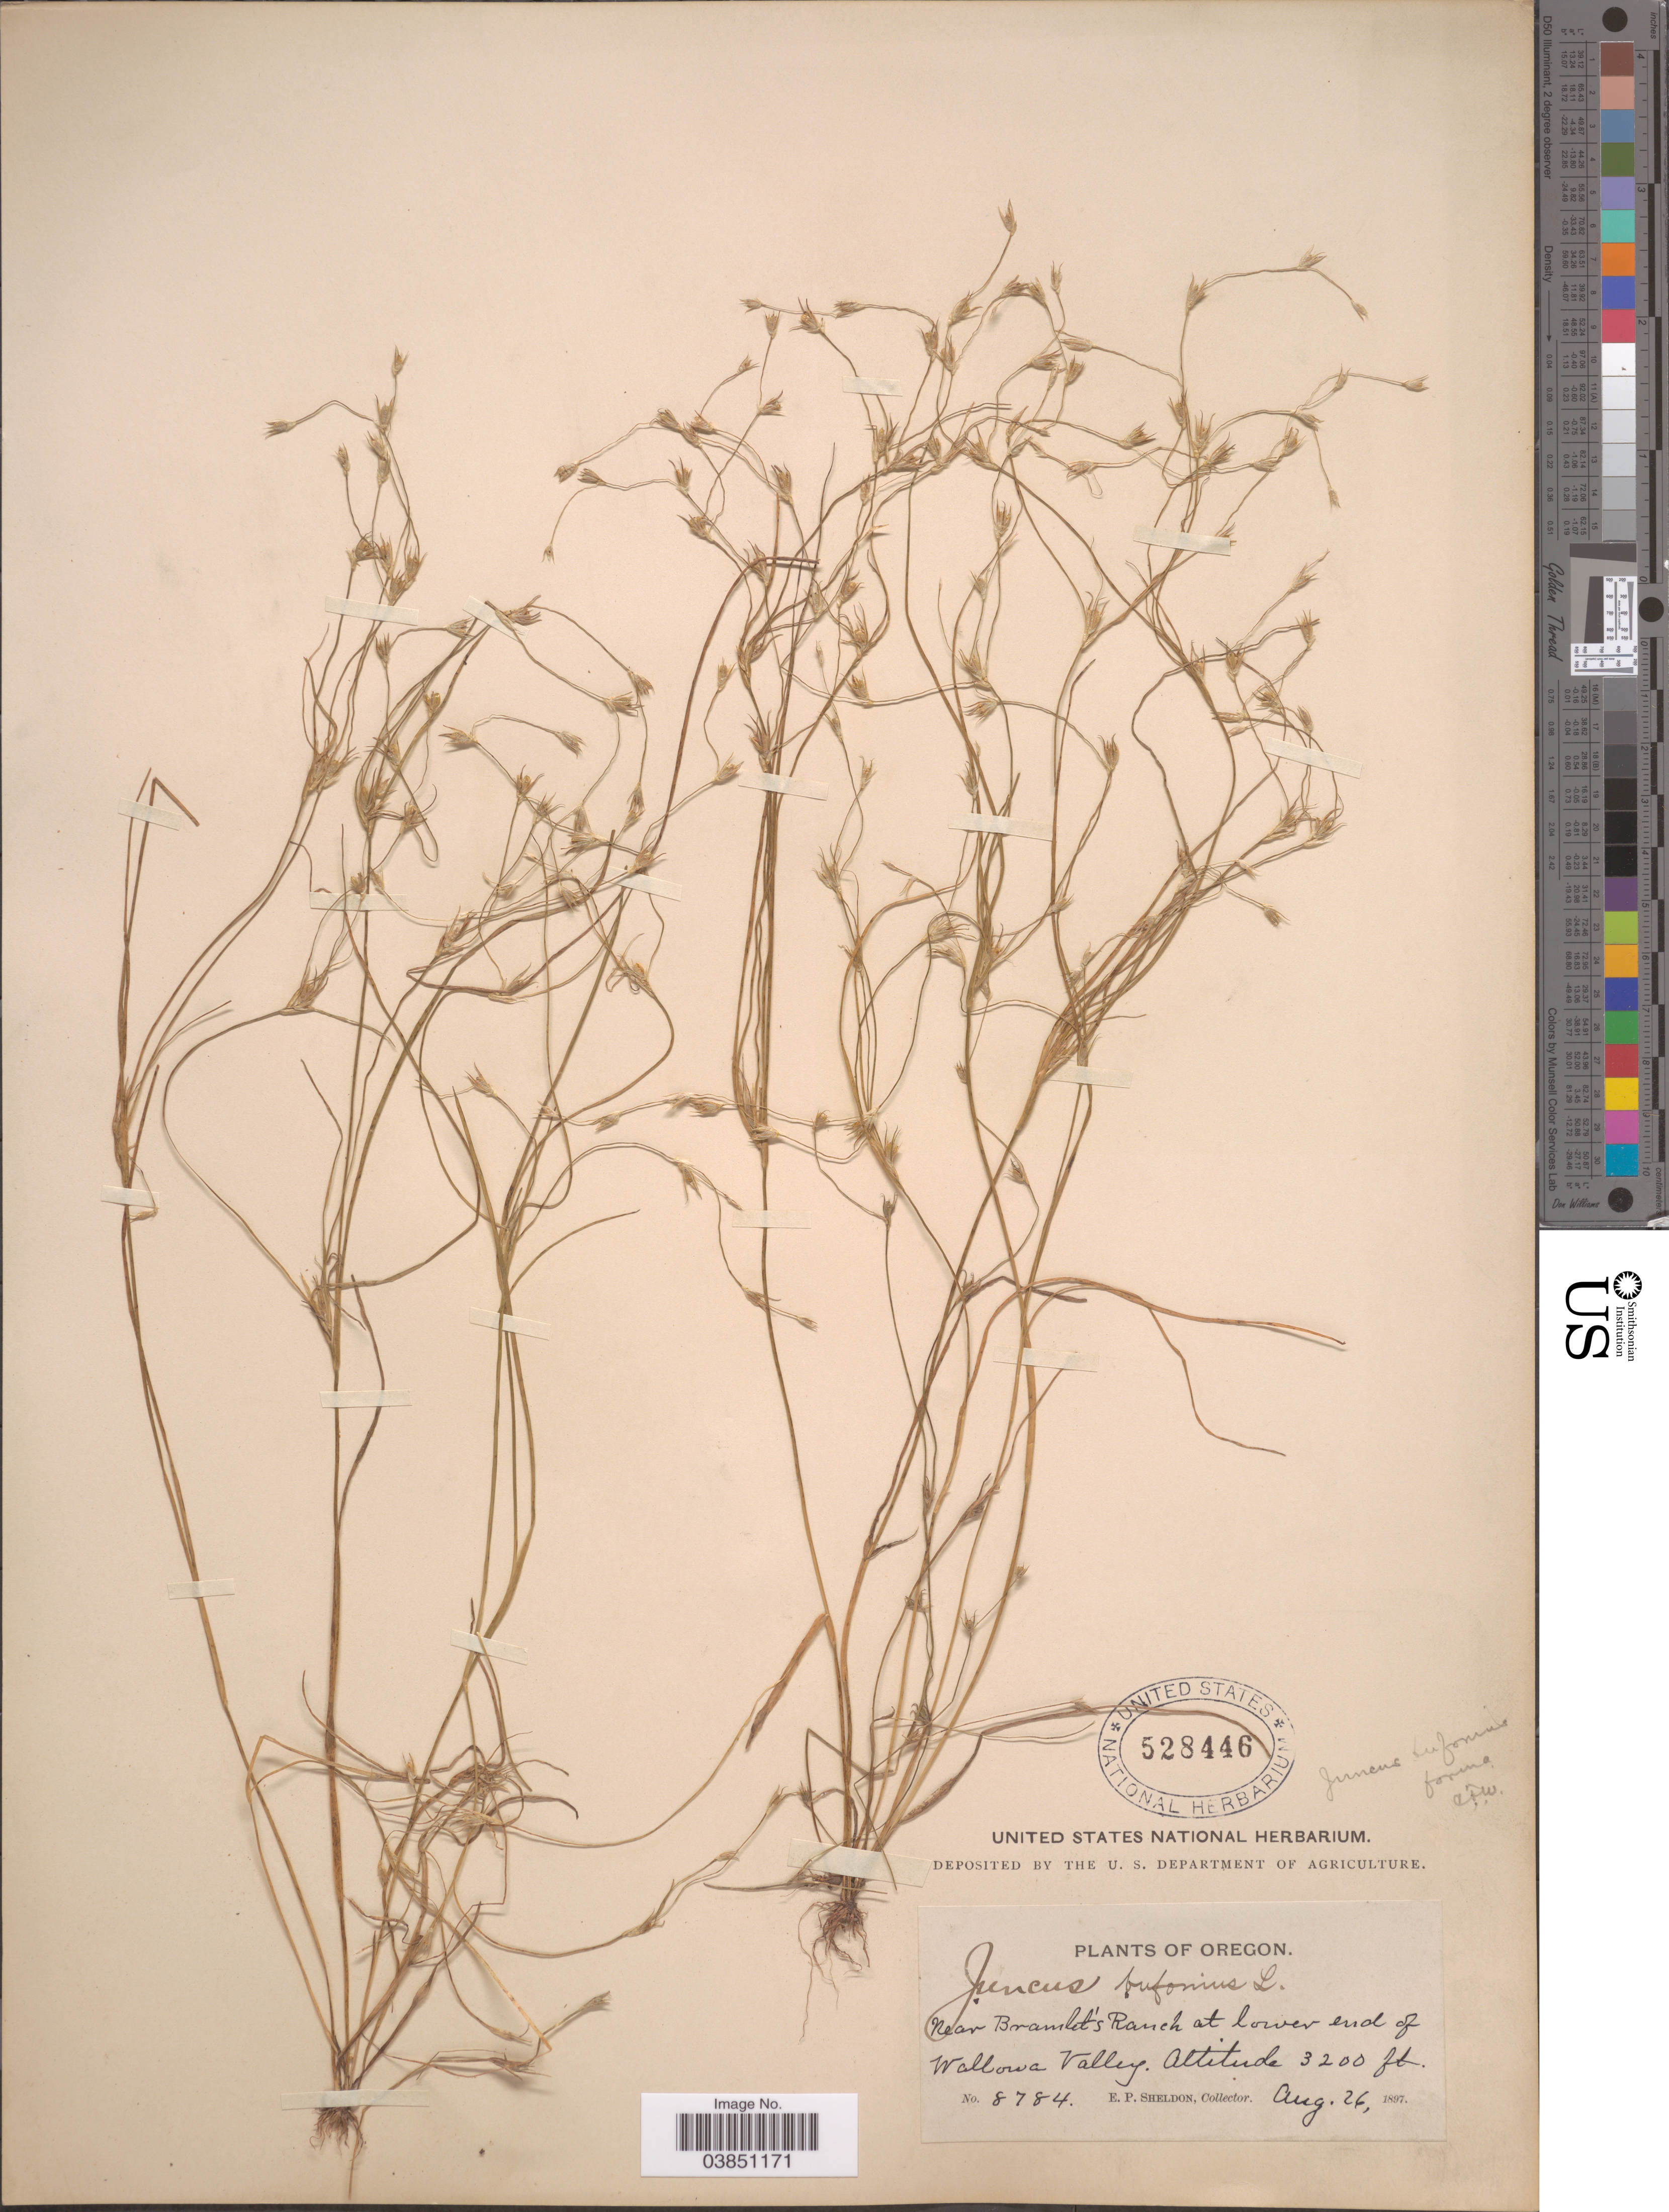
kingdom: Plantae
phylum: Tracheophyta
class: Liliopsida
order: Poales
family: Juncaceae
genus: Juncus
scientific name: Juncus bufonius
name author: L.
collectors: E. P. Sheldon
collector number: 8784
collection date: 1897-08-26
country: United States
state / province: Oregon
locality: Near Bramlet's Ranch at lower end of Wallowa Valley.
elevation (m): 975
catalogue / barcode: US 528446